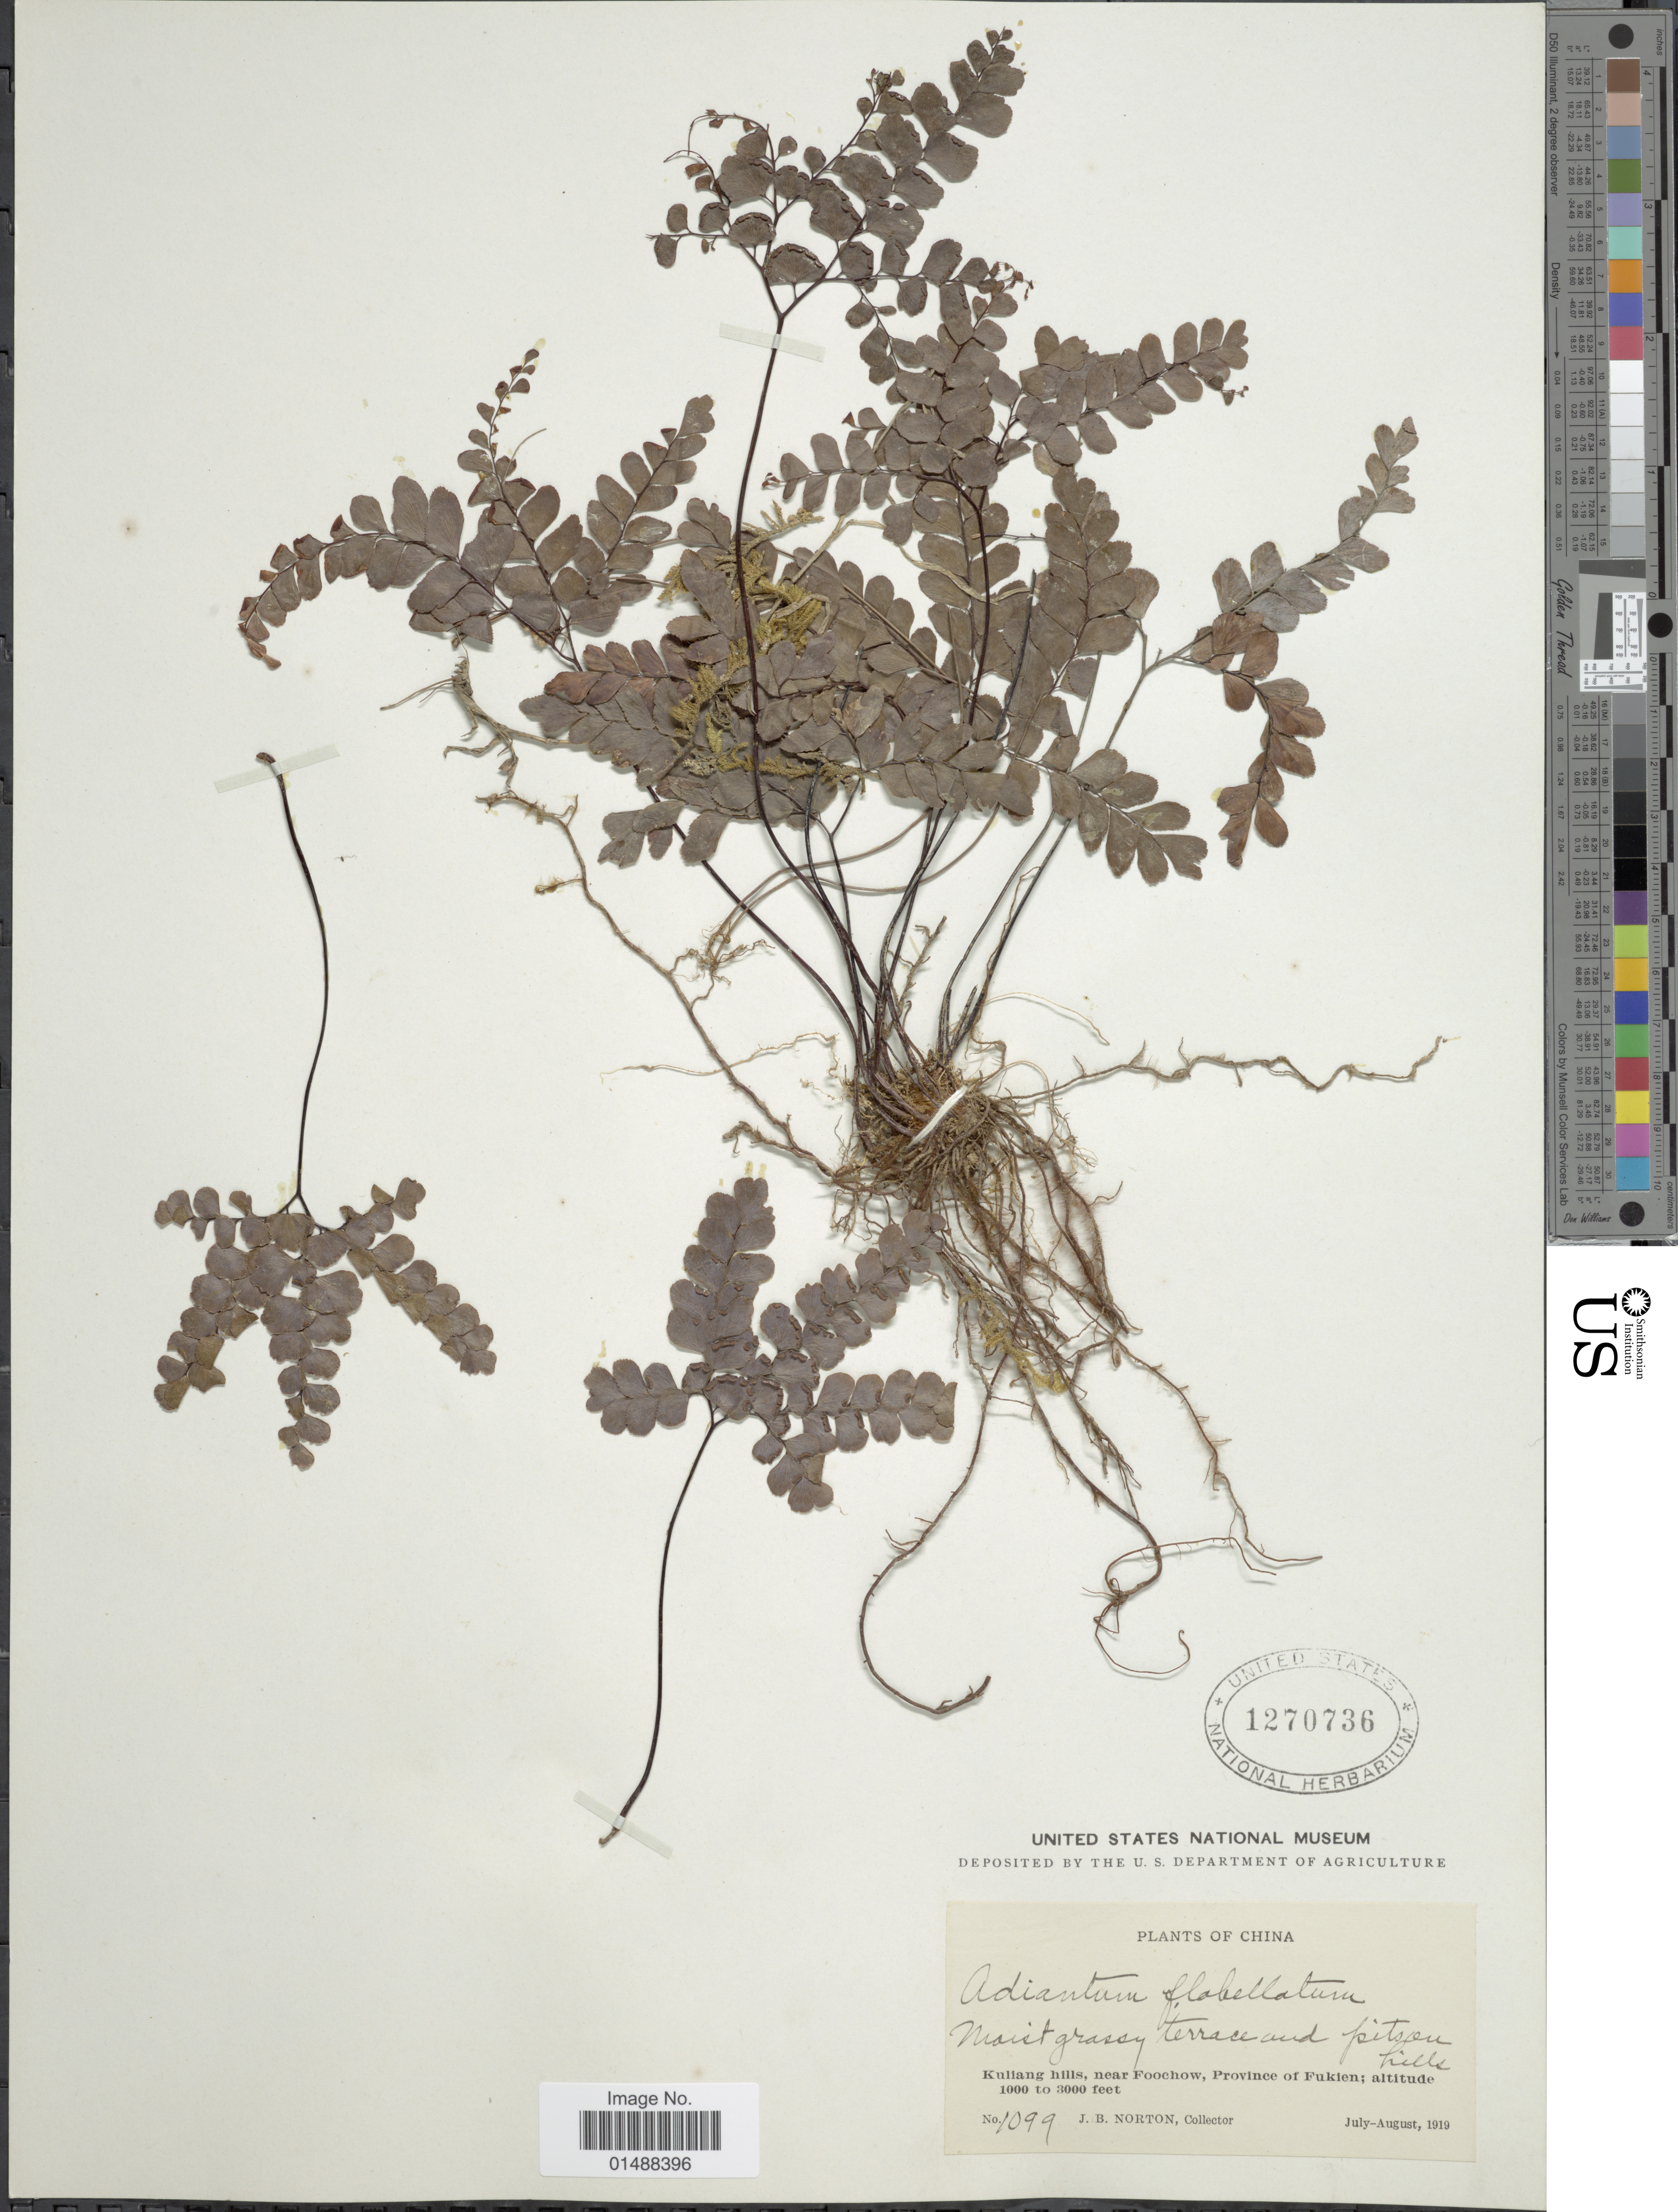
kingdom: Plantae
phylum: Tracheophyta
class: Polypodiopsida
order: Polypodiales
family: Pteridaceae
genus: Adiantum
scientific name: Adiantum flabellulatum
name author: L.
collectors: J. B. Norton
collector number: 1099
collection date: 1919-07/1919-08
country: China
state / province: Fujian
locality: China, Kuliang hills, near Foochow, Province of Fukien.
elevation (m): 305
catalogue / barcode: US 1270736